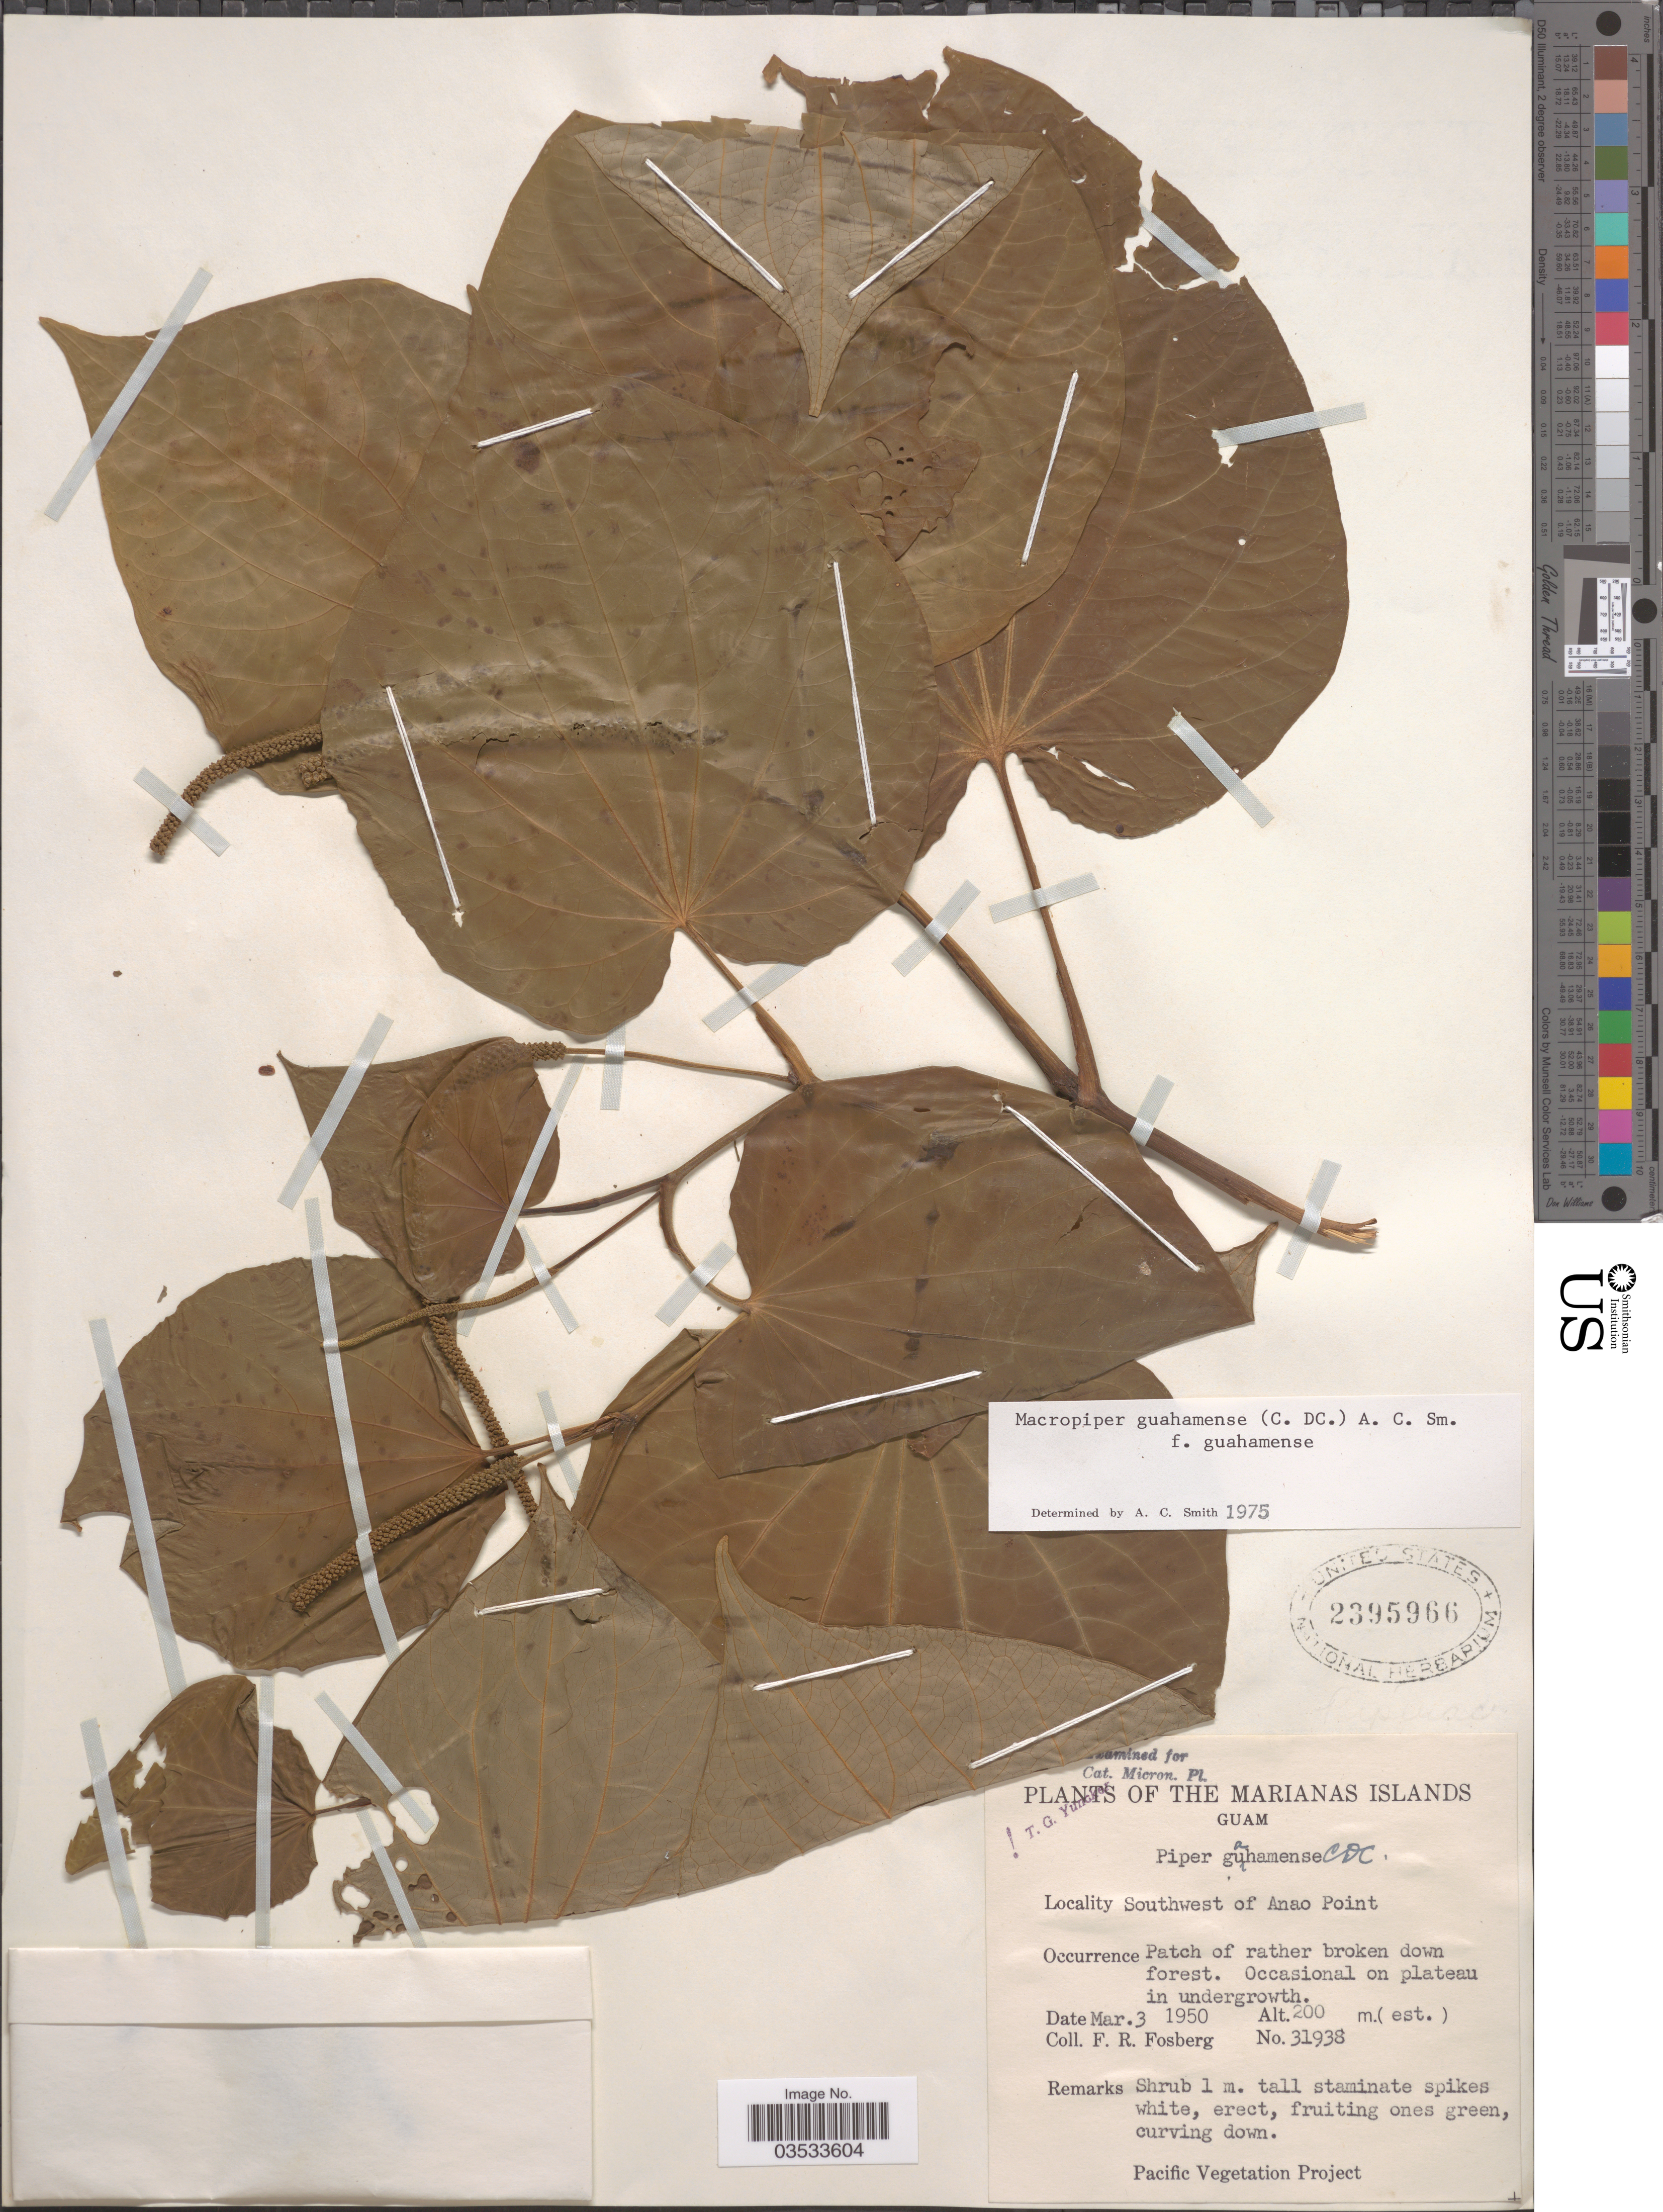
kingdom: Plantae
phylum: Tracheophyta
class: Magnoliopsida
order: Piperales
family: Piperaceae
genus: Piper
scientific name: Piper guahamense f. guahamense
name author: C. DC.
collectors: F. R. Fosberg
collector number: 31938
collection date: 1950-03-03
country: Guam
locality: The Marianas Islands. Southwest of Anao Point.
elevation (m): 200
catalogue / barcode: US 2395966